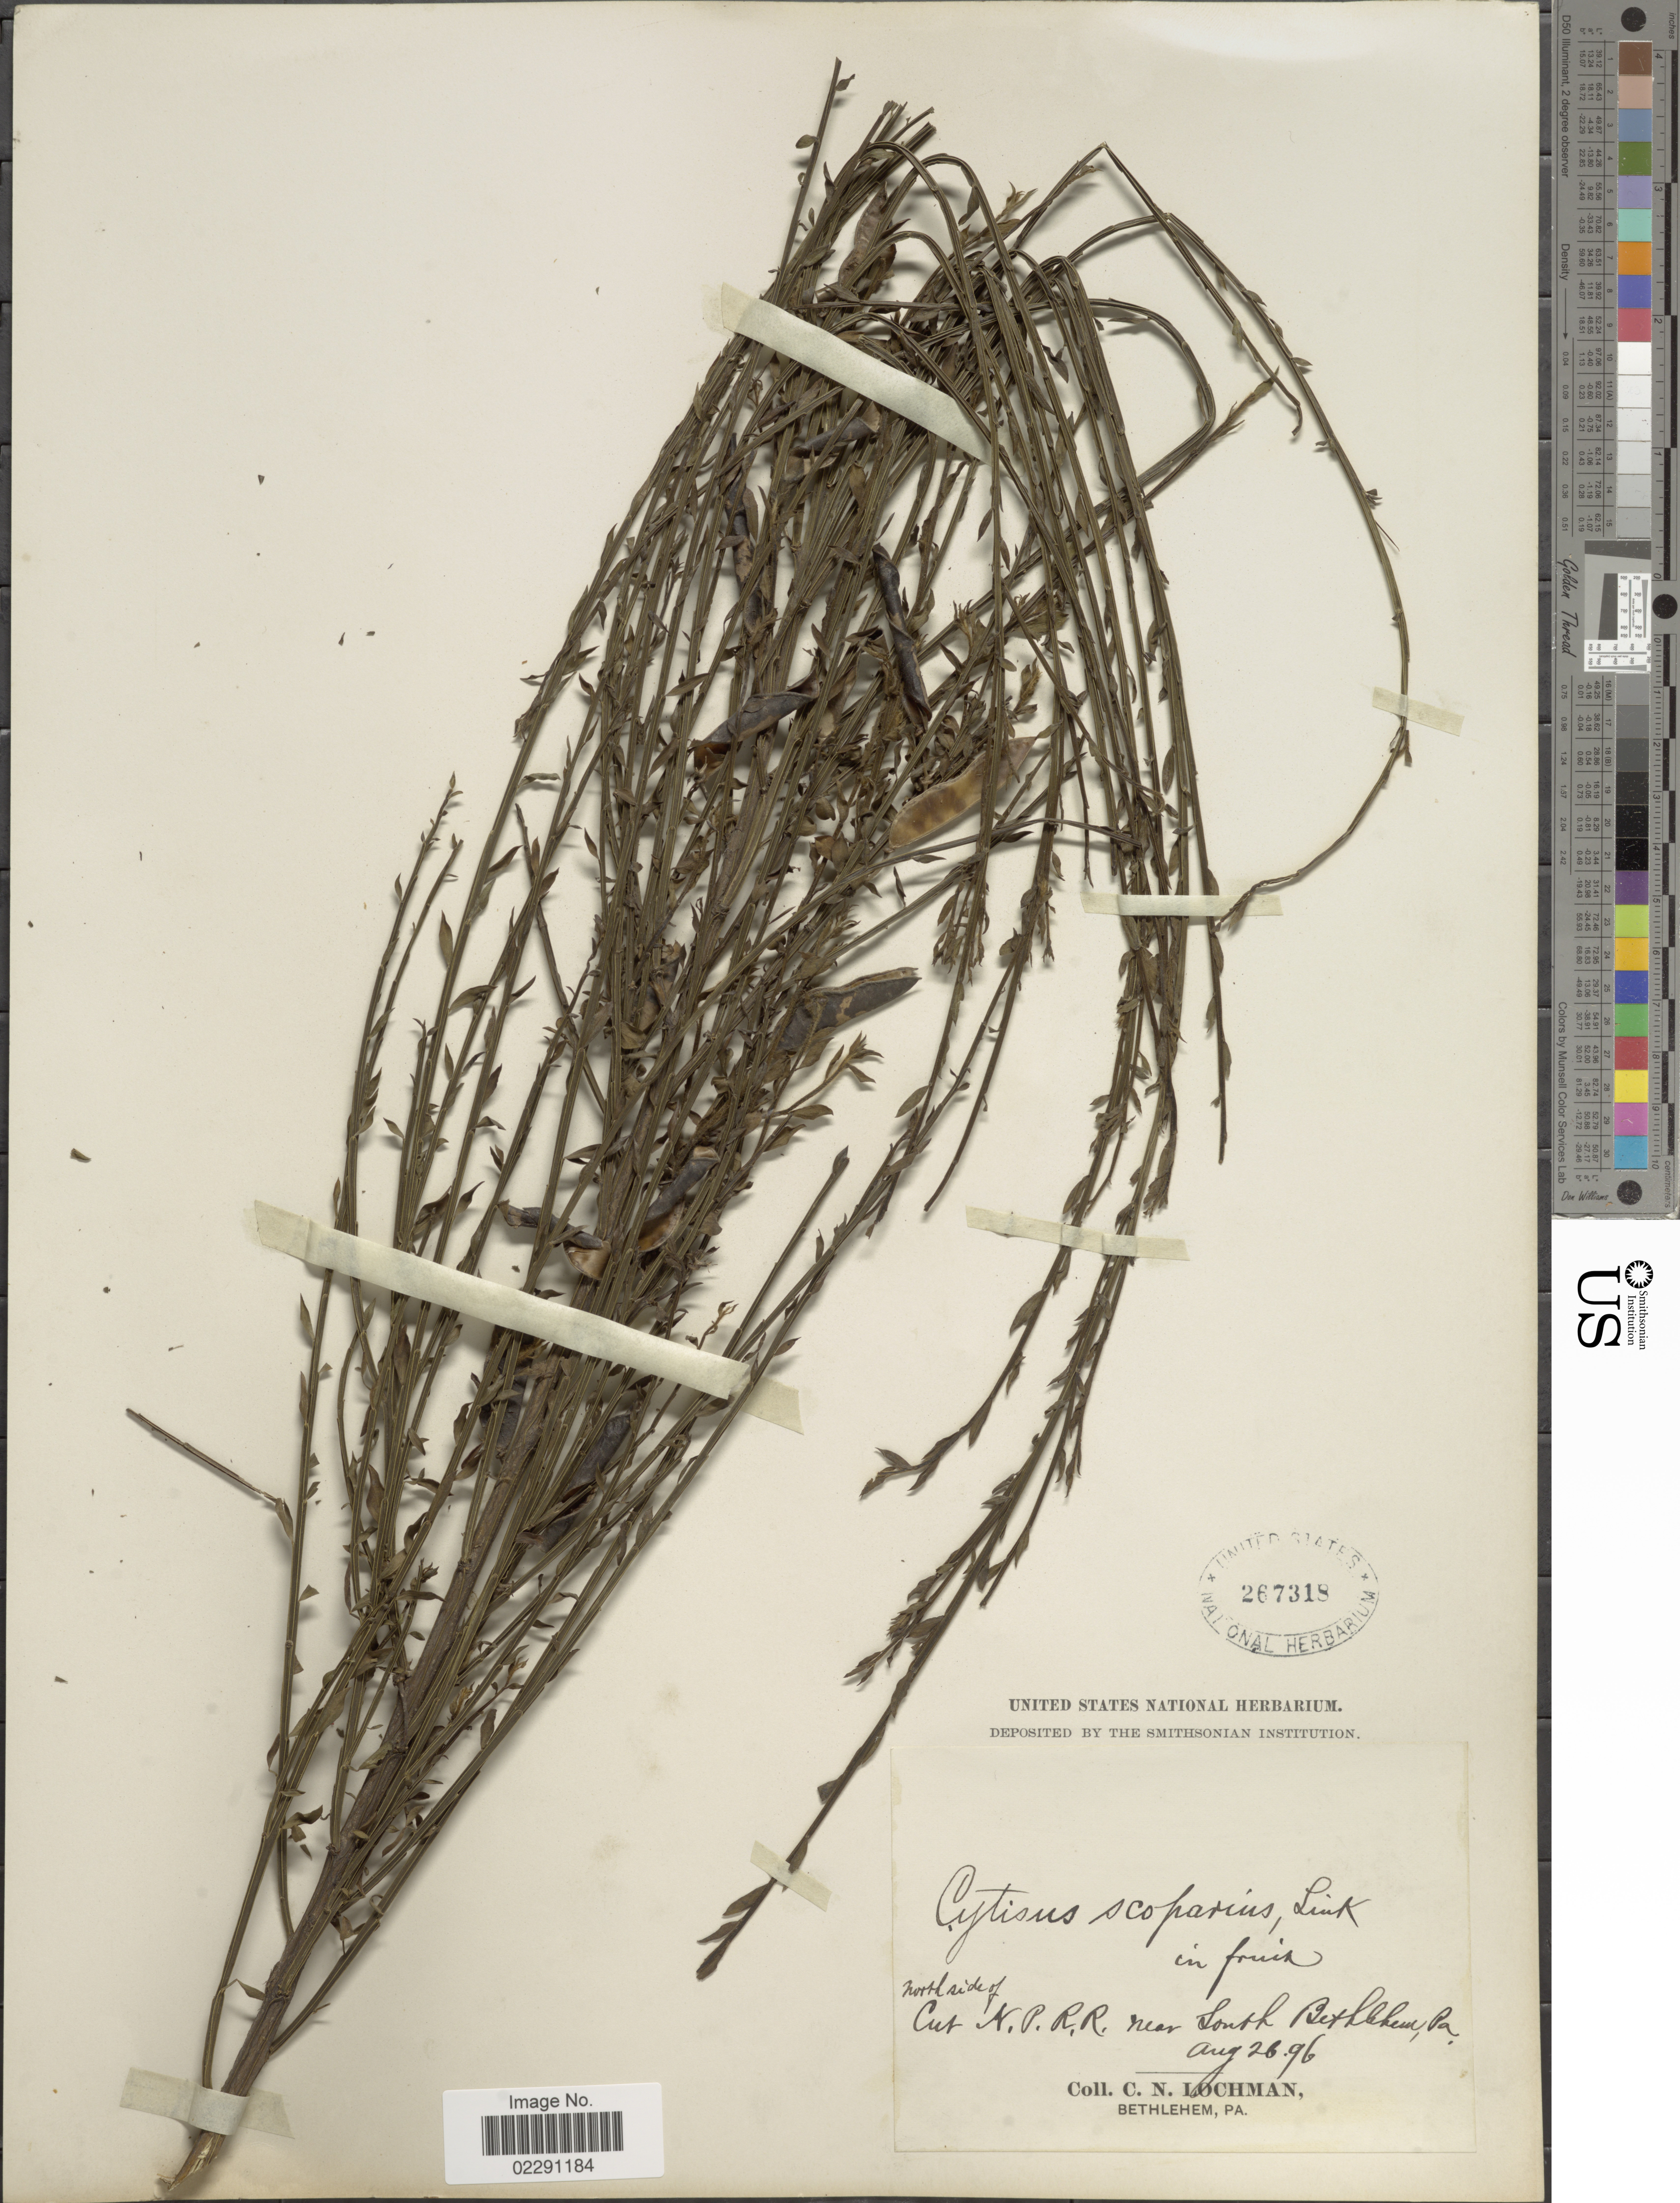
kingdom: Plantae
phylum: Tracheophyta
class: Magnoliopsida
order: Fabales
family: Fabaceae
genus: Cytisus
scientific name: Cytisus scoparius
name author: (L.) Link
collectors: C. Lochman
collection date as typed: Transcribed d/m/y: 26/8/96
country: United States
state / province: Pennsylvania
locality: North side of Cut N.P.R.R. near South Bethlehem, Pa.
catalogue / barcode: US 267318